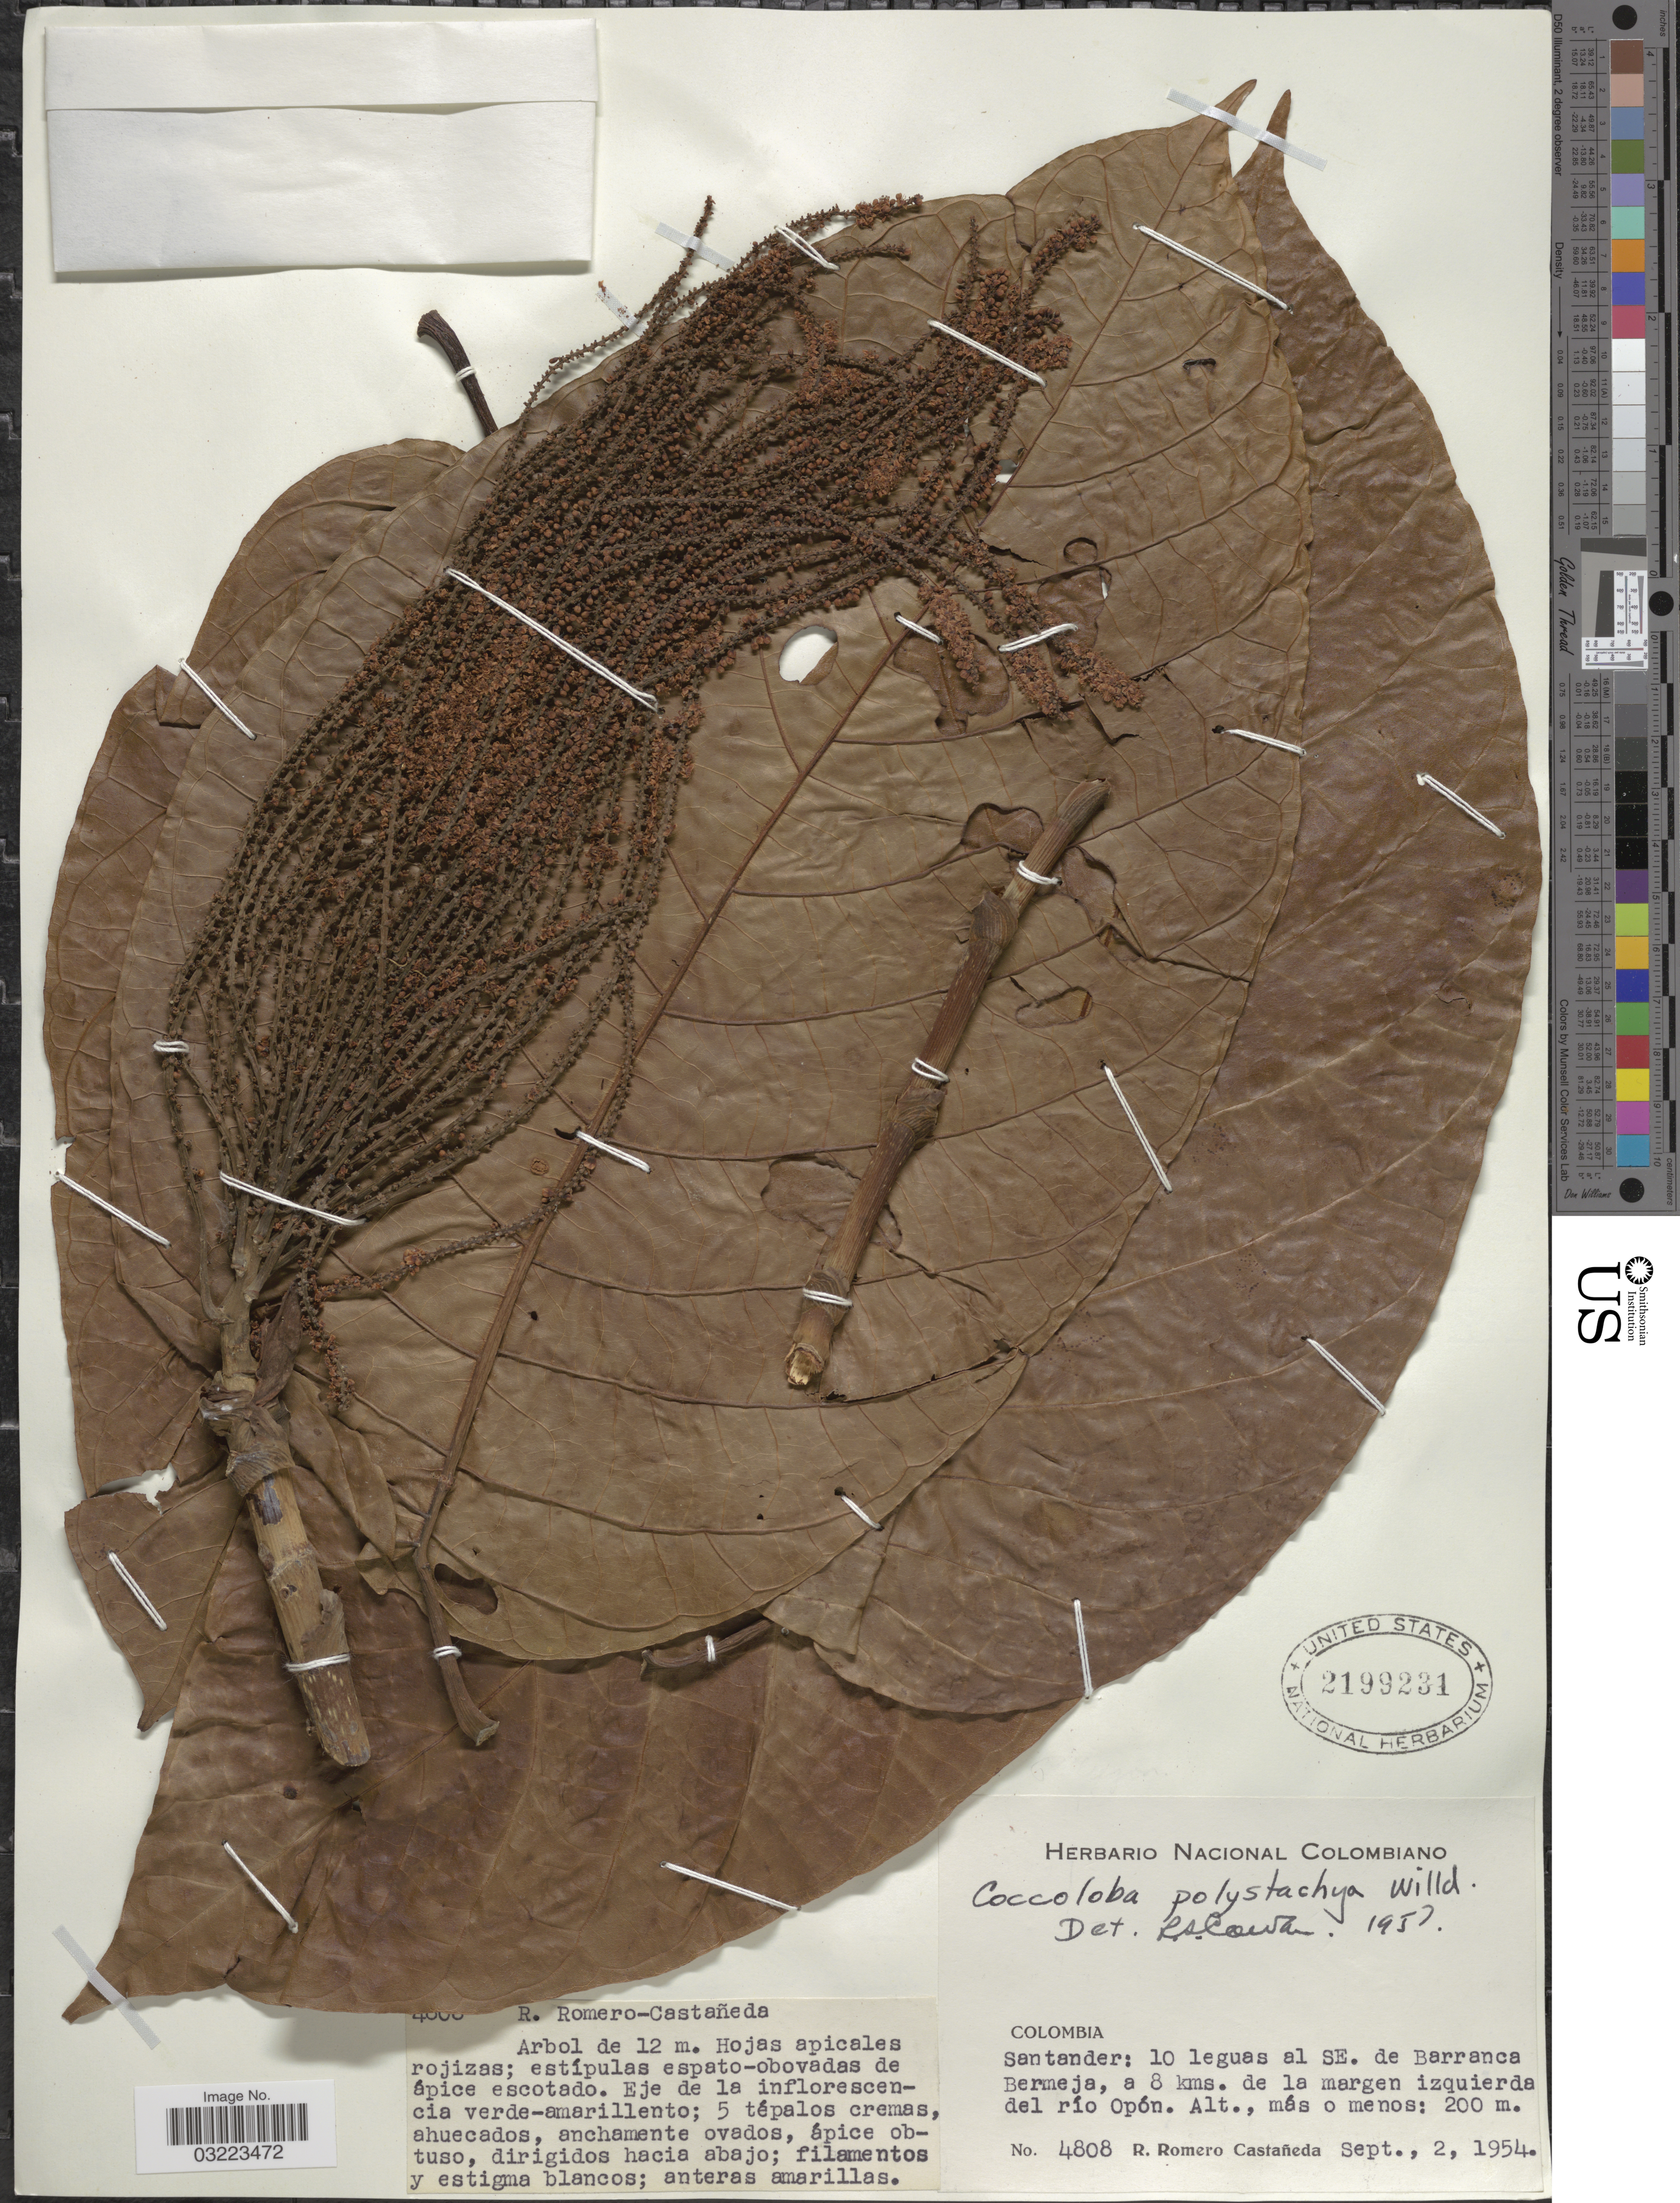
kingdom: Plantae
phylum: Tracheophyta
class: Magnoliopsida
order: Caryophyllales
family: Polygonaceae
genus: Coccoloba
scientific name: Coccoloba mollis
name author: Casar.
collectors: R. Romero Castañeda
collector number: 4808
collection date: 1954-09-02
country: Colombia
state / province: Santander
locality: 10 leguas al SE. de Barranca Bermeja, a 8 kms. de la margen izqueirda del río Opón.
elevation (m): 200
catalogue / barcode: US 2199231